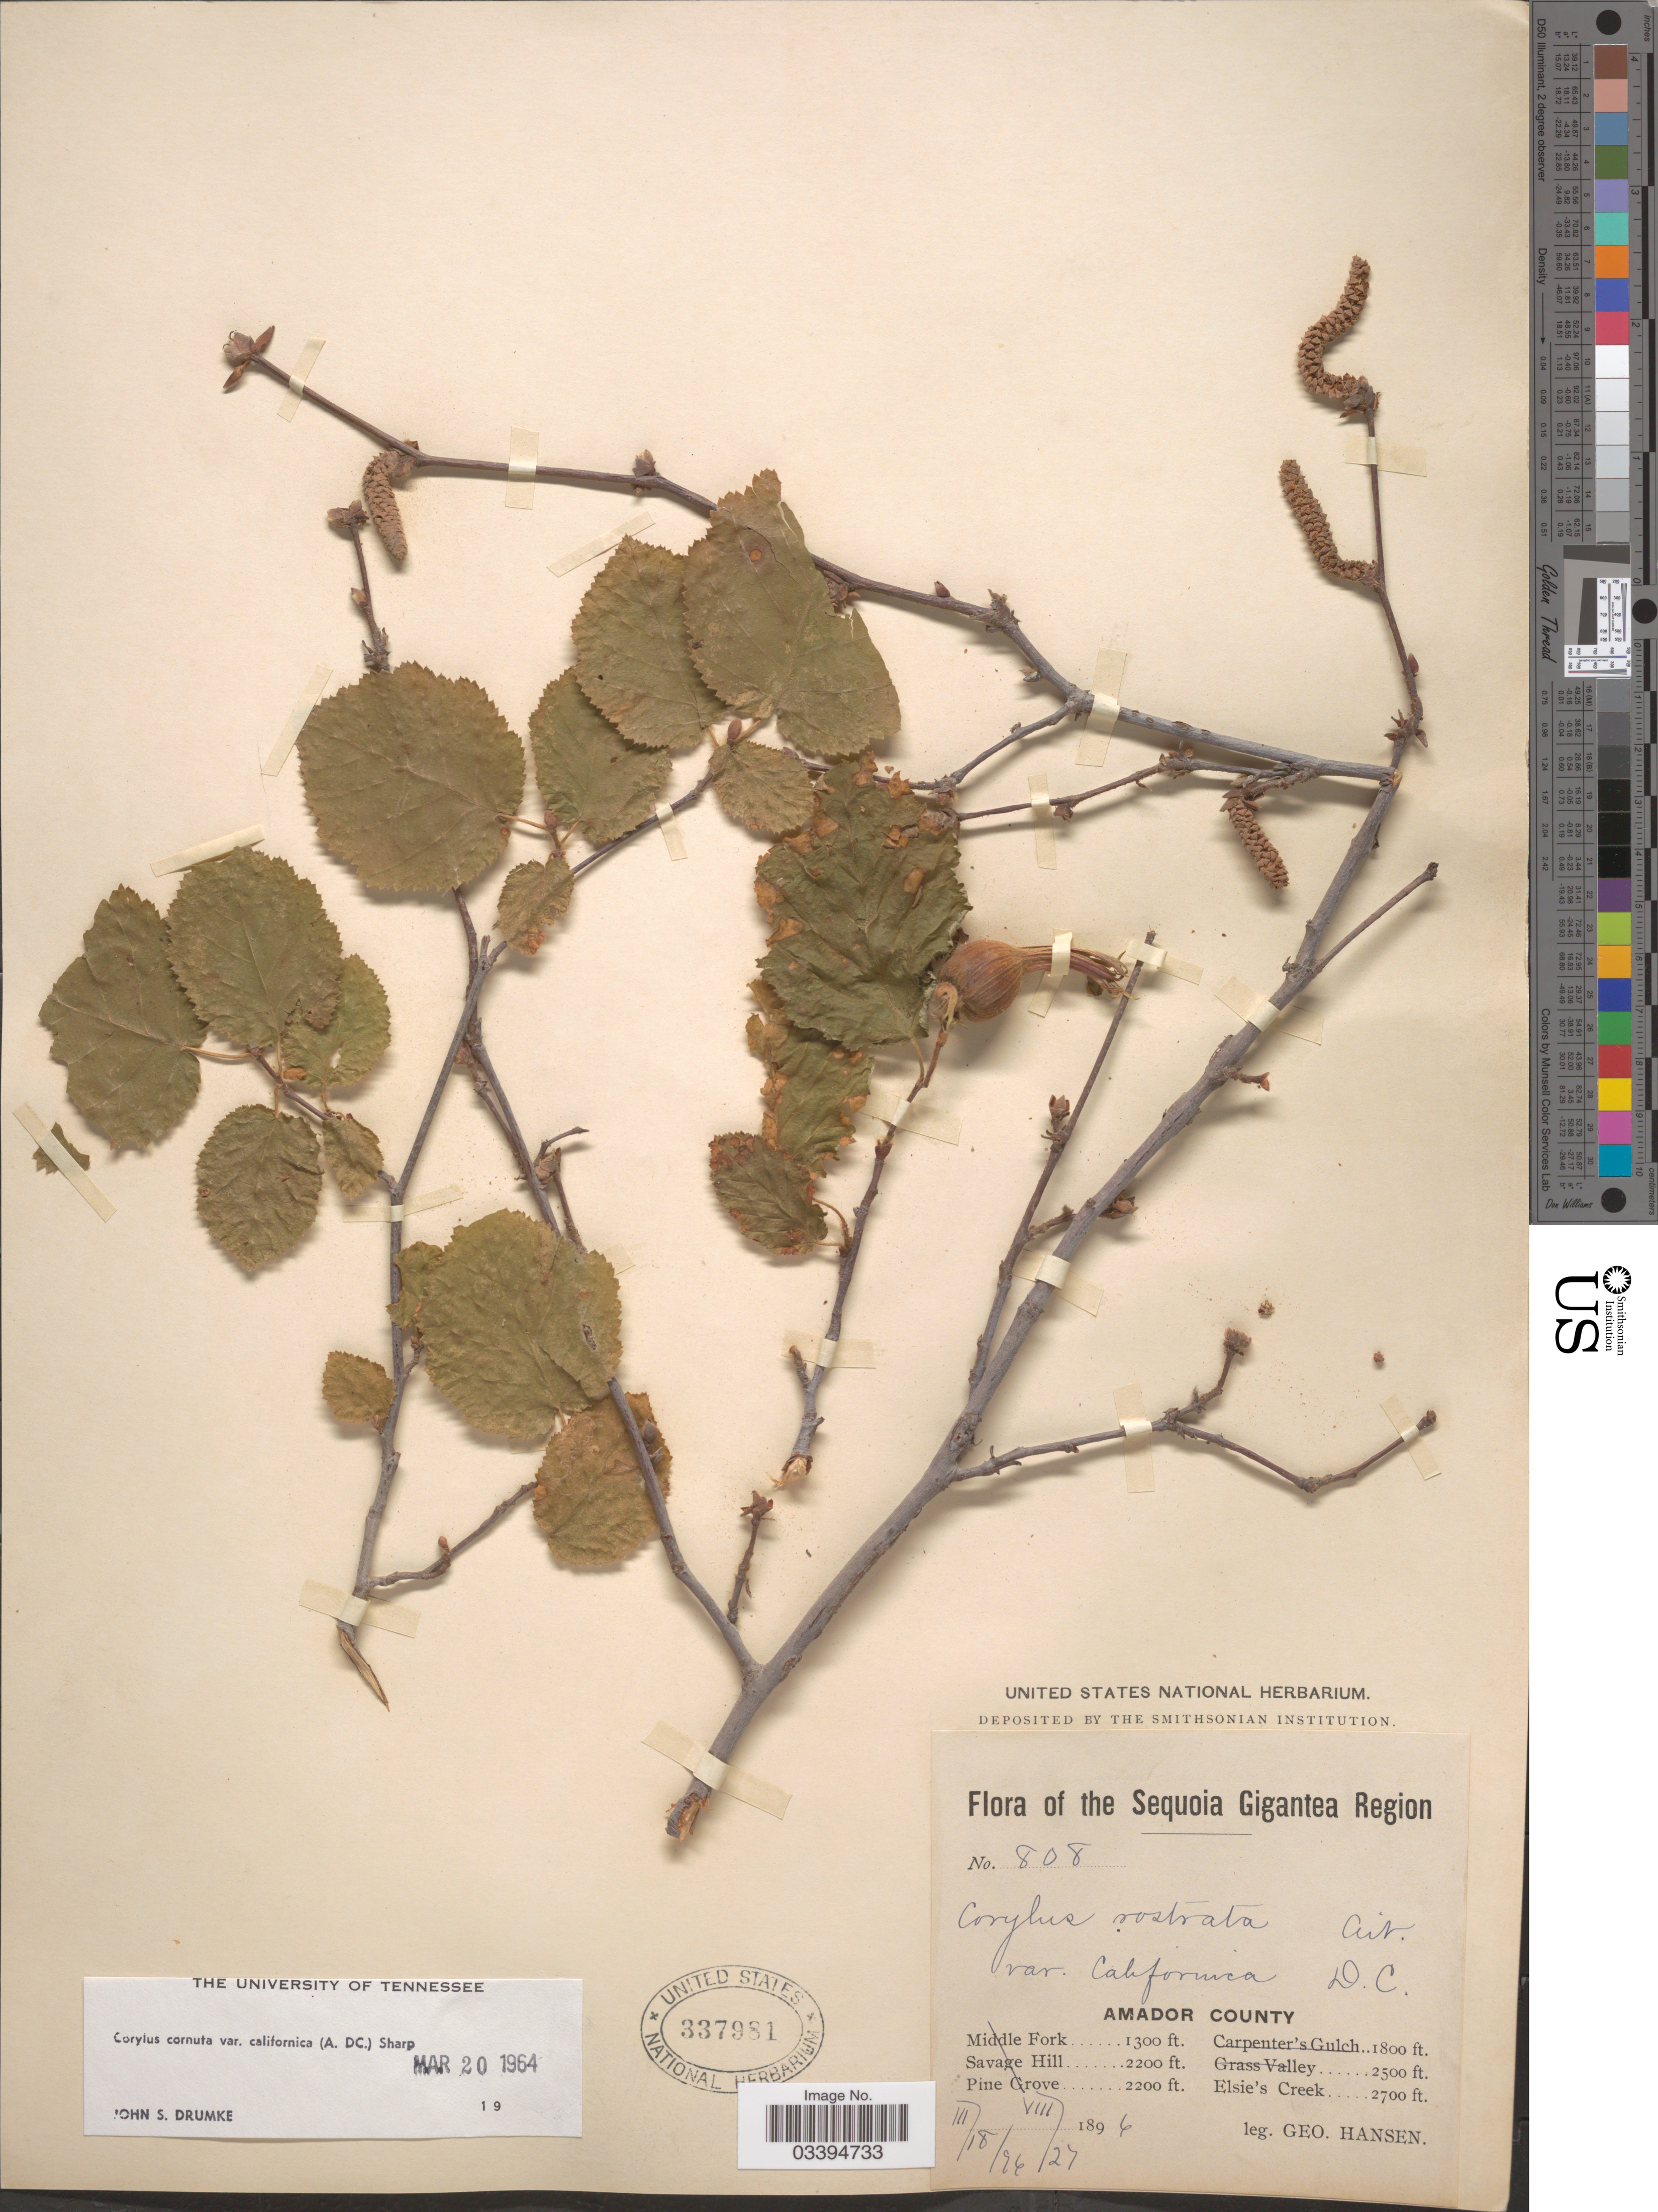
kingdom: Plantae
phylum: Tracheophyta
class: Magnoliopsida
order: Fagales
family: Betulaceae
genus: Corylus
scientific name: Corylus cornuta var. californica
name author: Marshall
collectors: G. Hansen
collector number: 808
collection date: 1896-03-18/1896-08-27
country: United States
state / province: California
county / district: Amador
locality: The Sequoia Gigantea Region, Amador County. Elsie's Creek.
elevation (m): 823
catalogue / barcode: US 337981